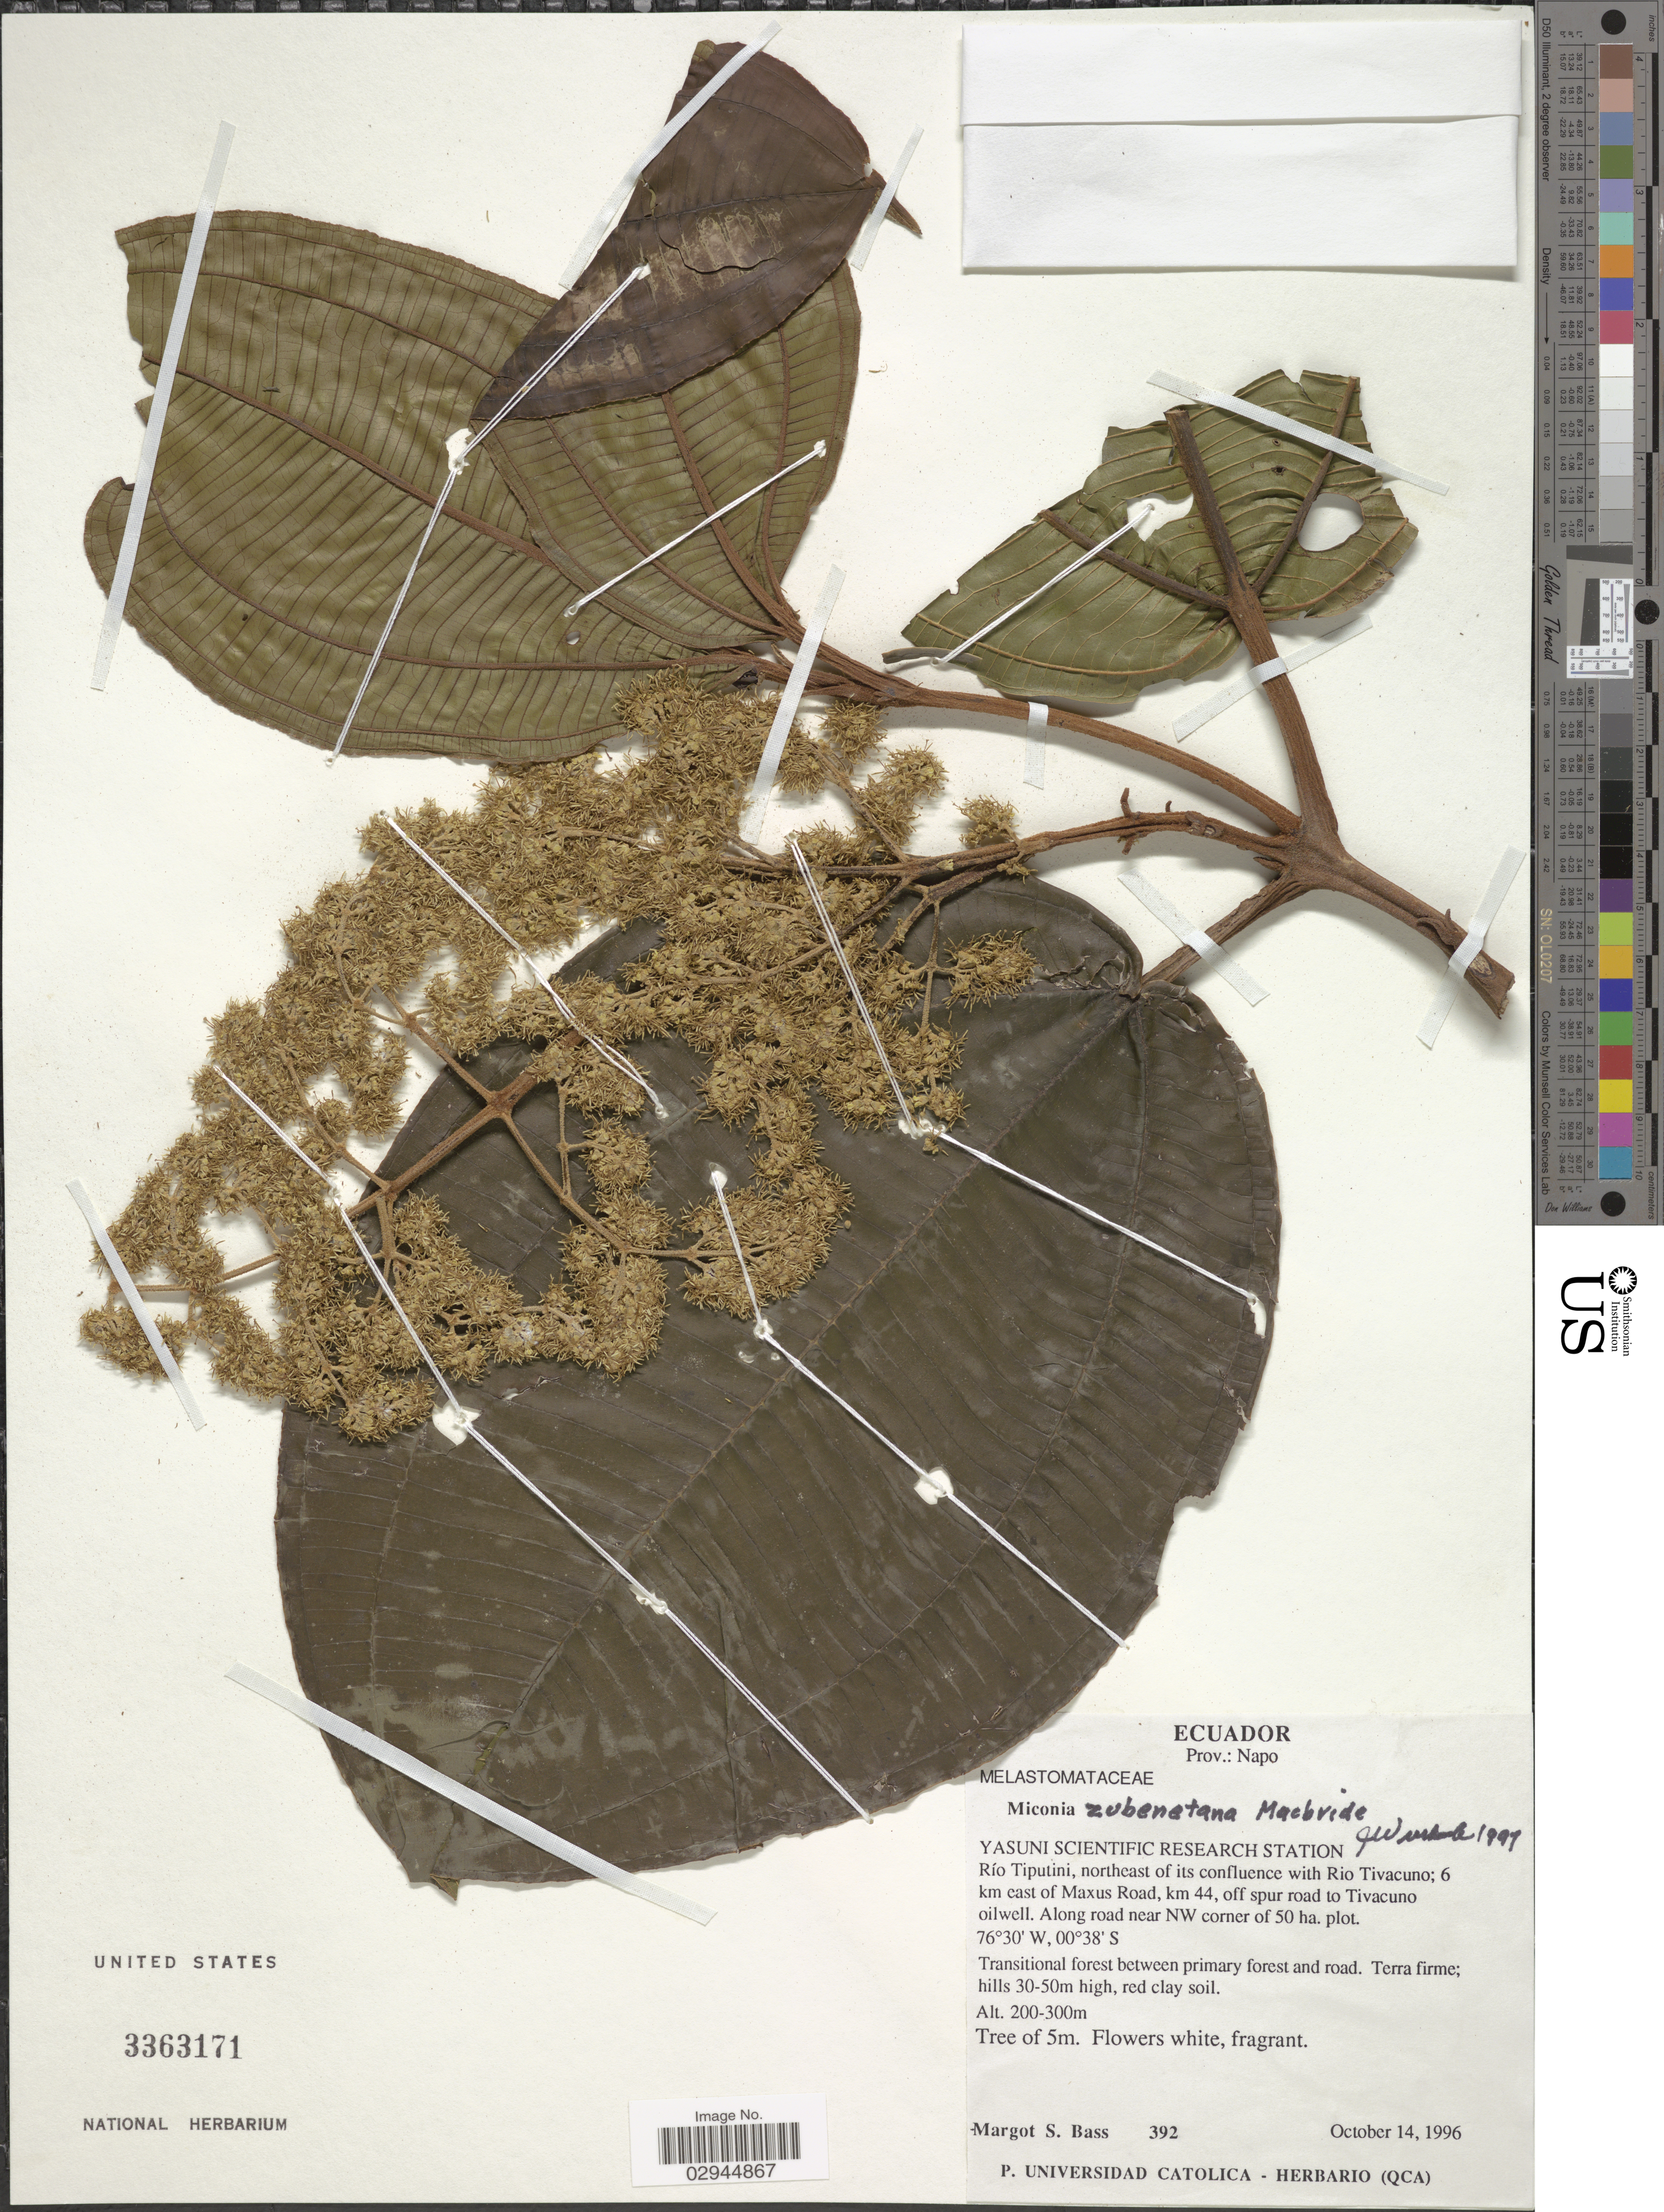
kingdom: Plantae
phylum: Tracheophyta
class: Magnoliopsida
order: Myrtales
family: Melastomataceae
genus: Miconia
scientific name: Miconia zubenetana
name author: J.F. Macbr.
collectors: M. Bass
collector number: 392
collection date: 1996-10-14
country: Ecuador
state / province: Napo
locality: Yasuni Scientific Research Station Río Tiputini, northeast of its confluence with Rio Tivacuni; 6 km east of Maxus Road, km 44, off spur road to Tivacuno oilwell. Along road near NW corner of 50 ha. plot.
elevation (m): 200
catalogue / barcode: US 3363171